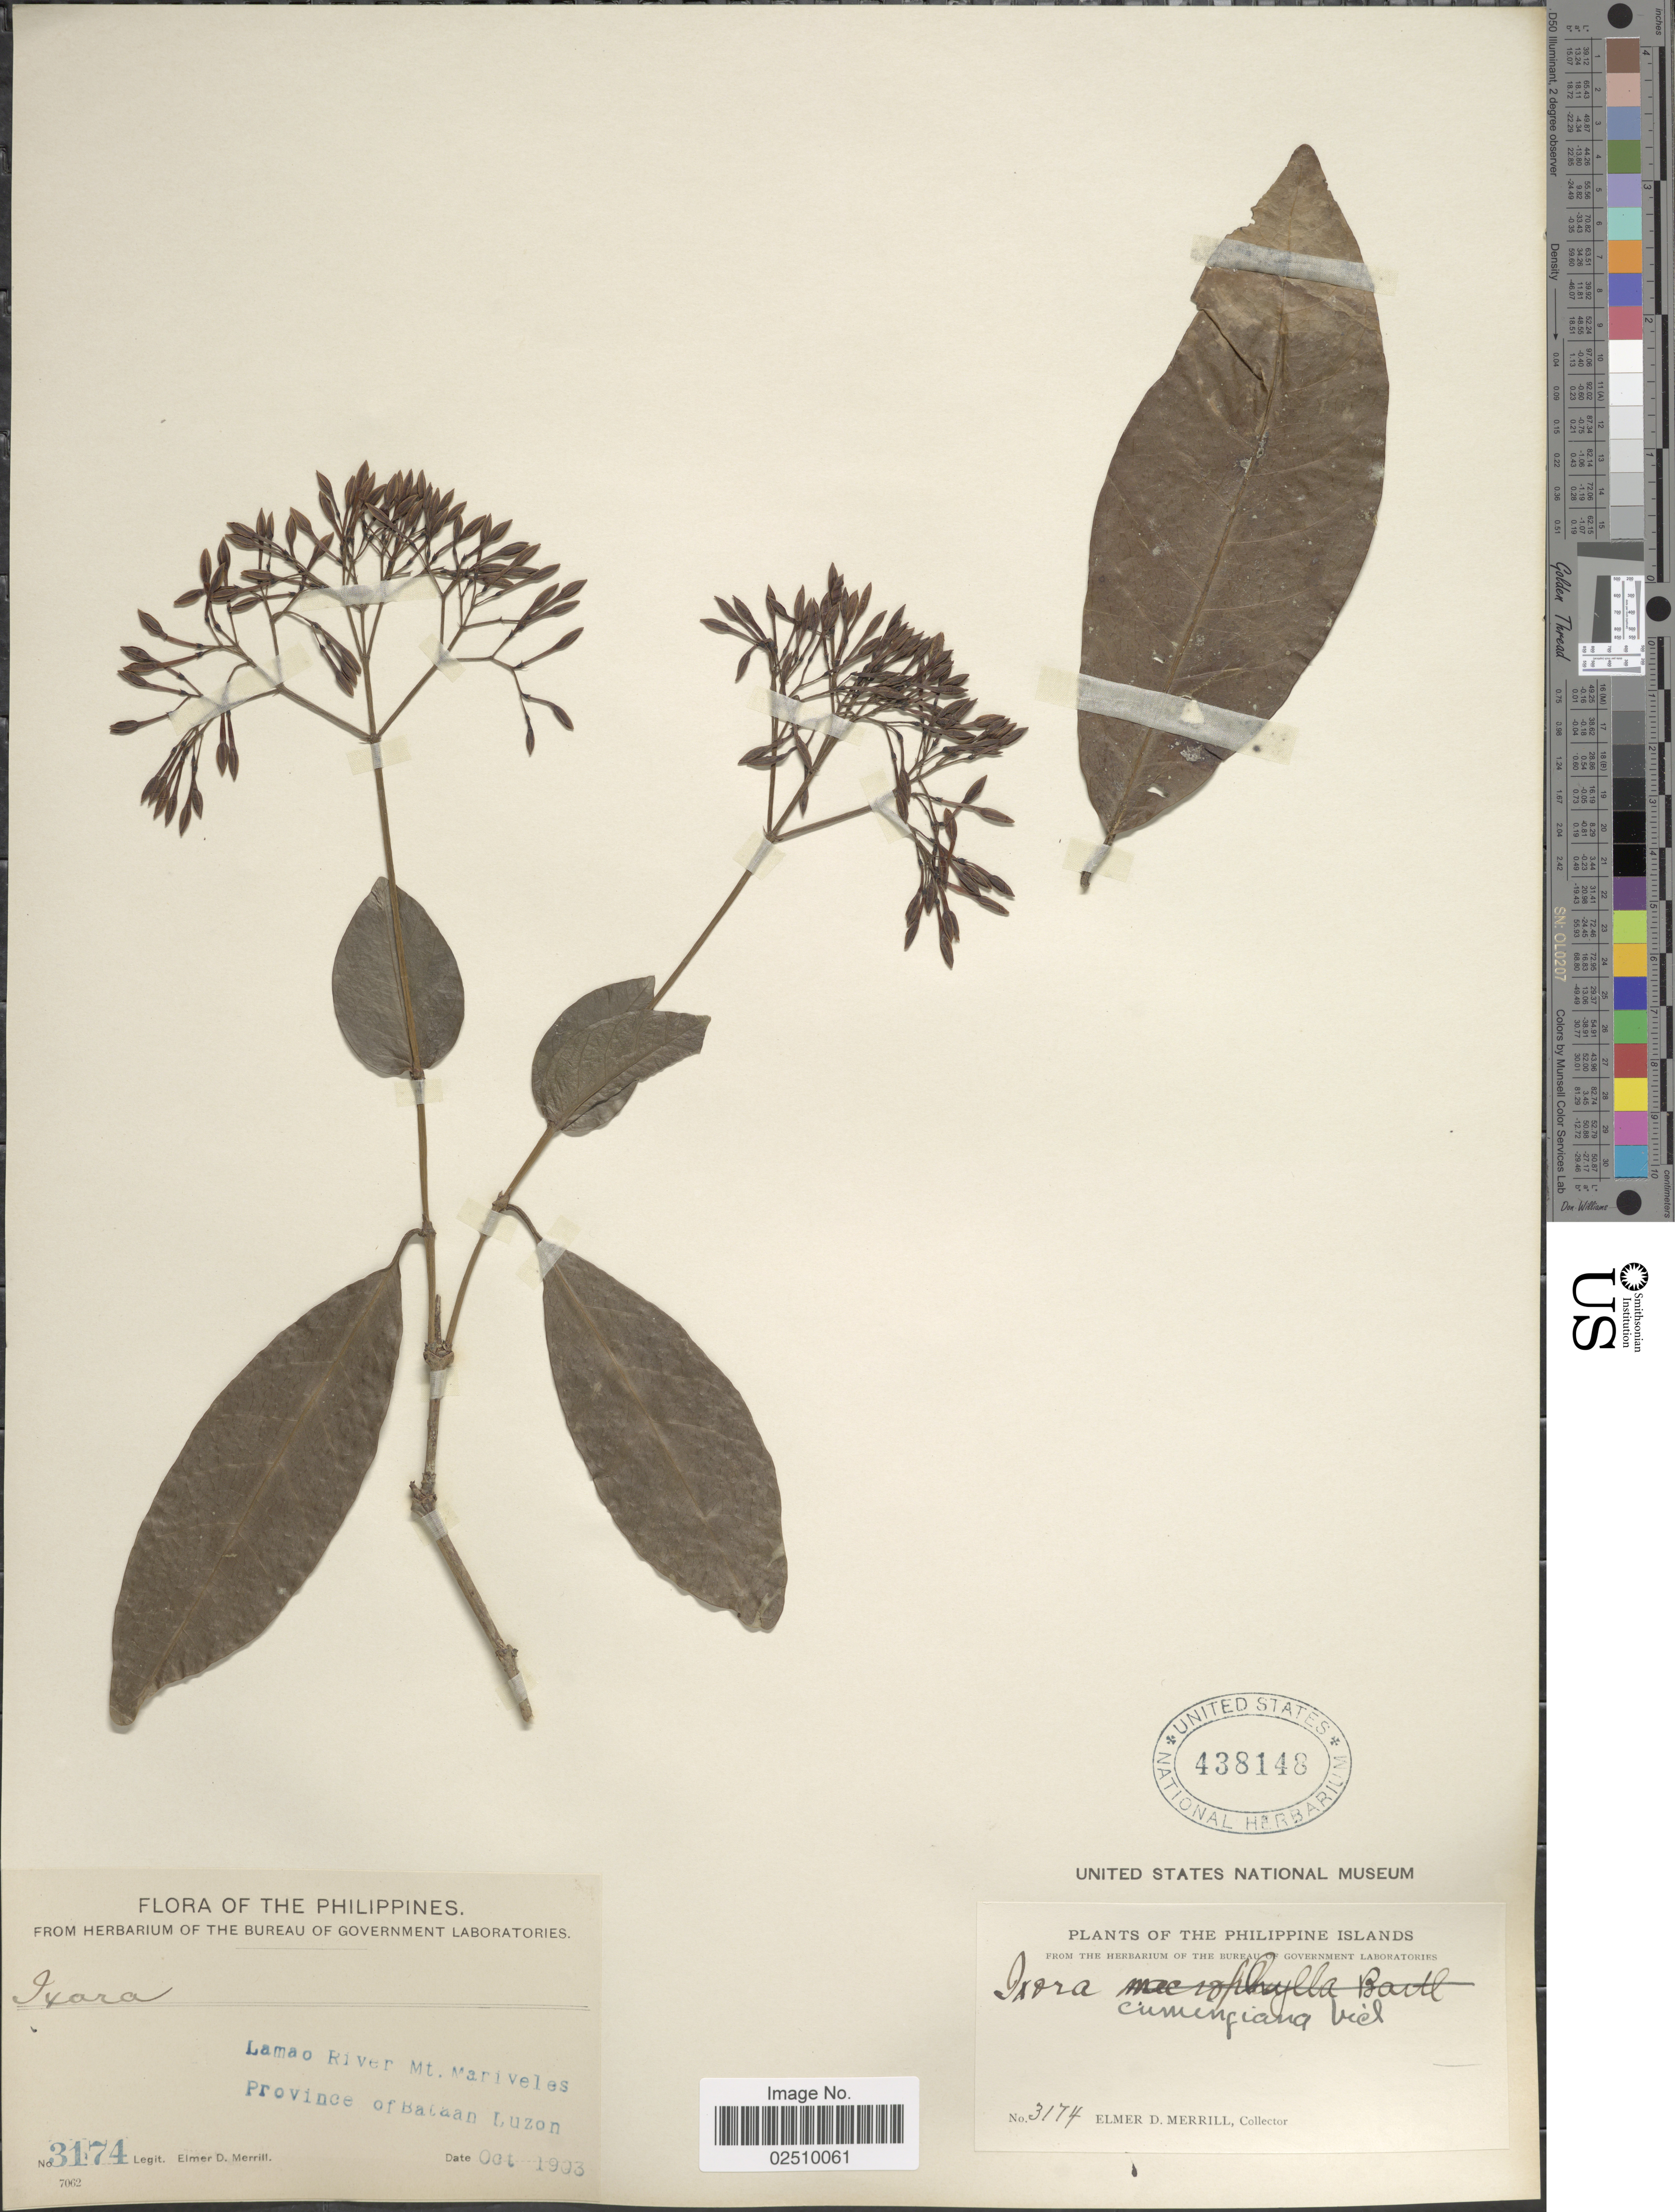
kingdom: Plantae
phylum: Tracheophyta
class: Magnoliopsida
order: Gentianales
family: Rubiaceae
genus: Ixora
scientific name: Ixora cumingiana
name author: S. Vidal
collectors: E. D. Merrill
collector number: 3174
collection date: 1903-10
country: Philippines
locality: Lamao River Mt. Mariveles, Province of Bataan, Luzon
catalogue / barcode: US 438148